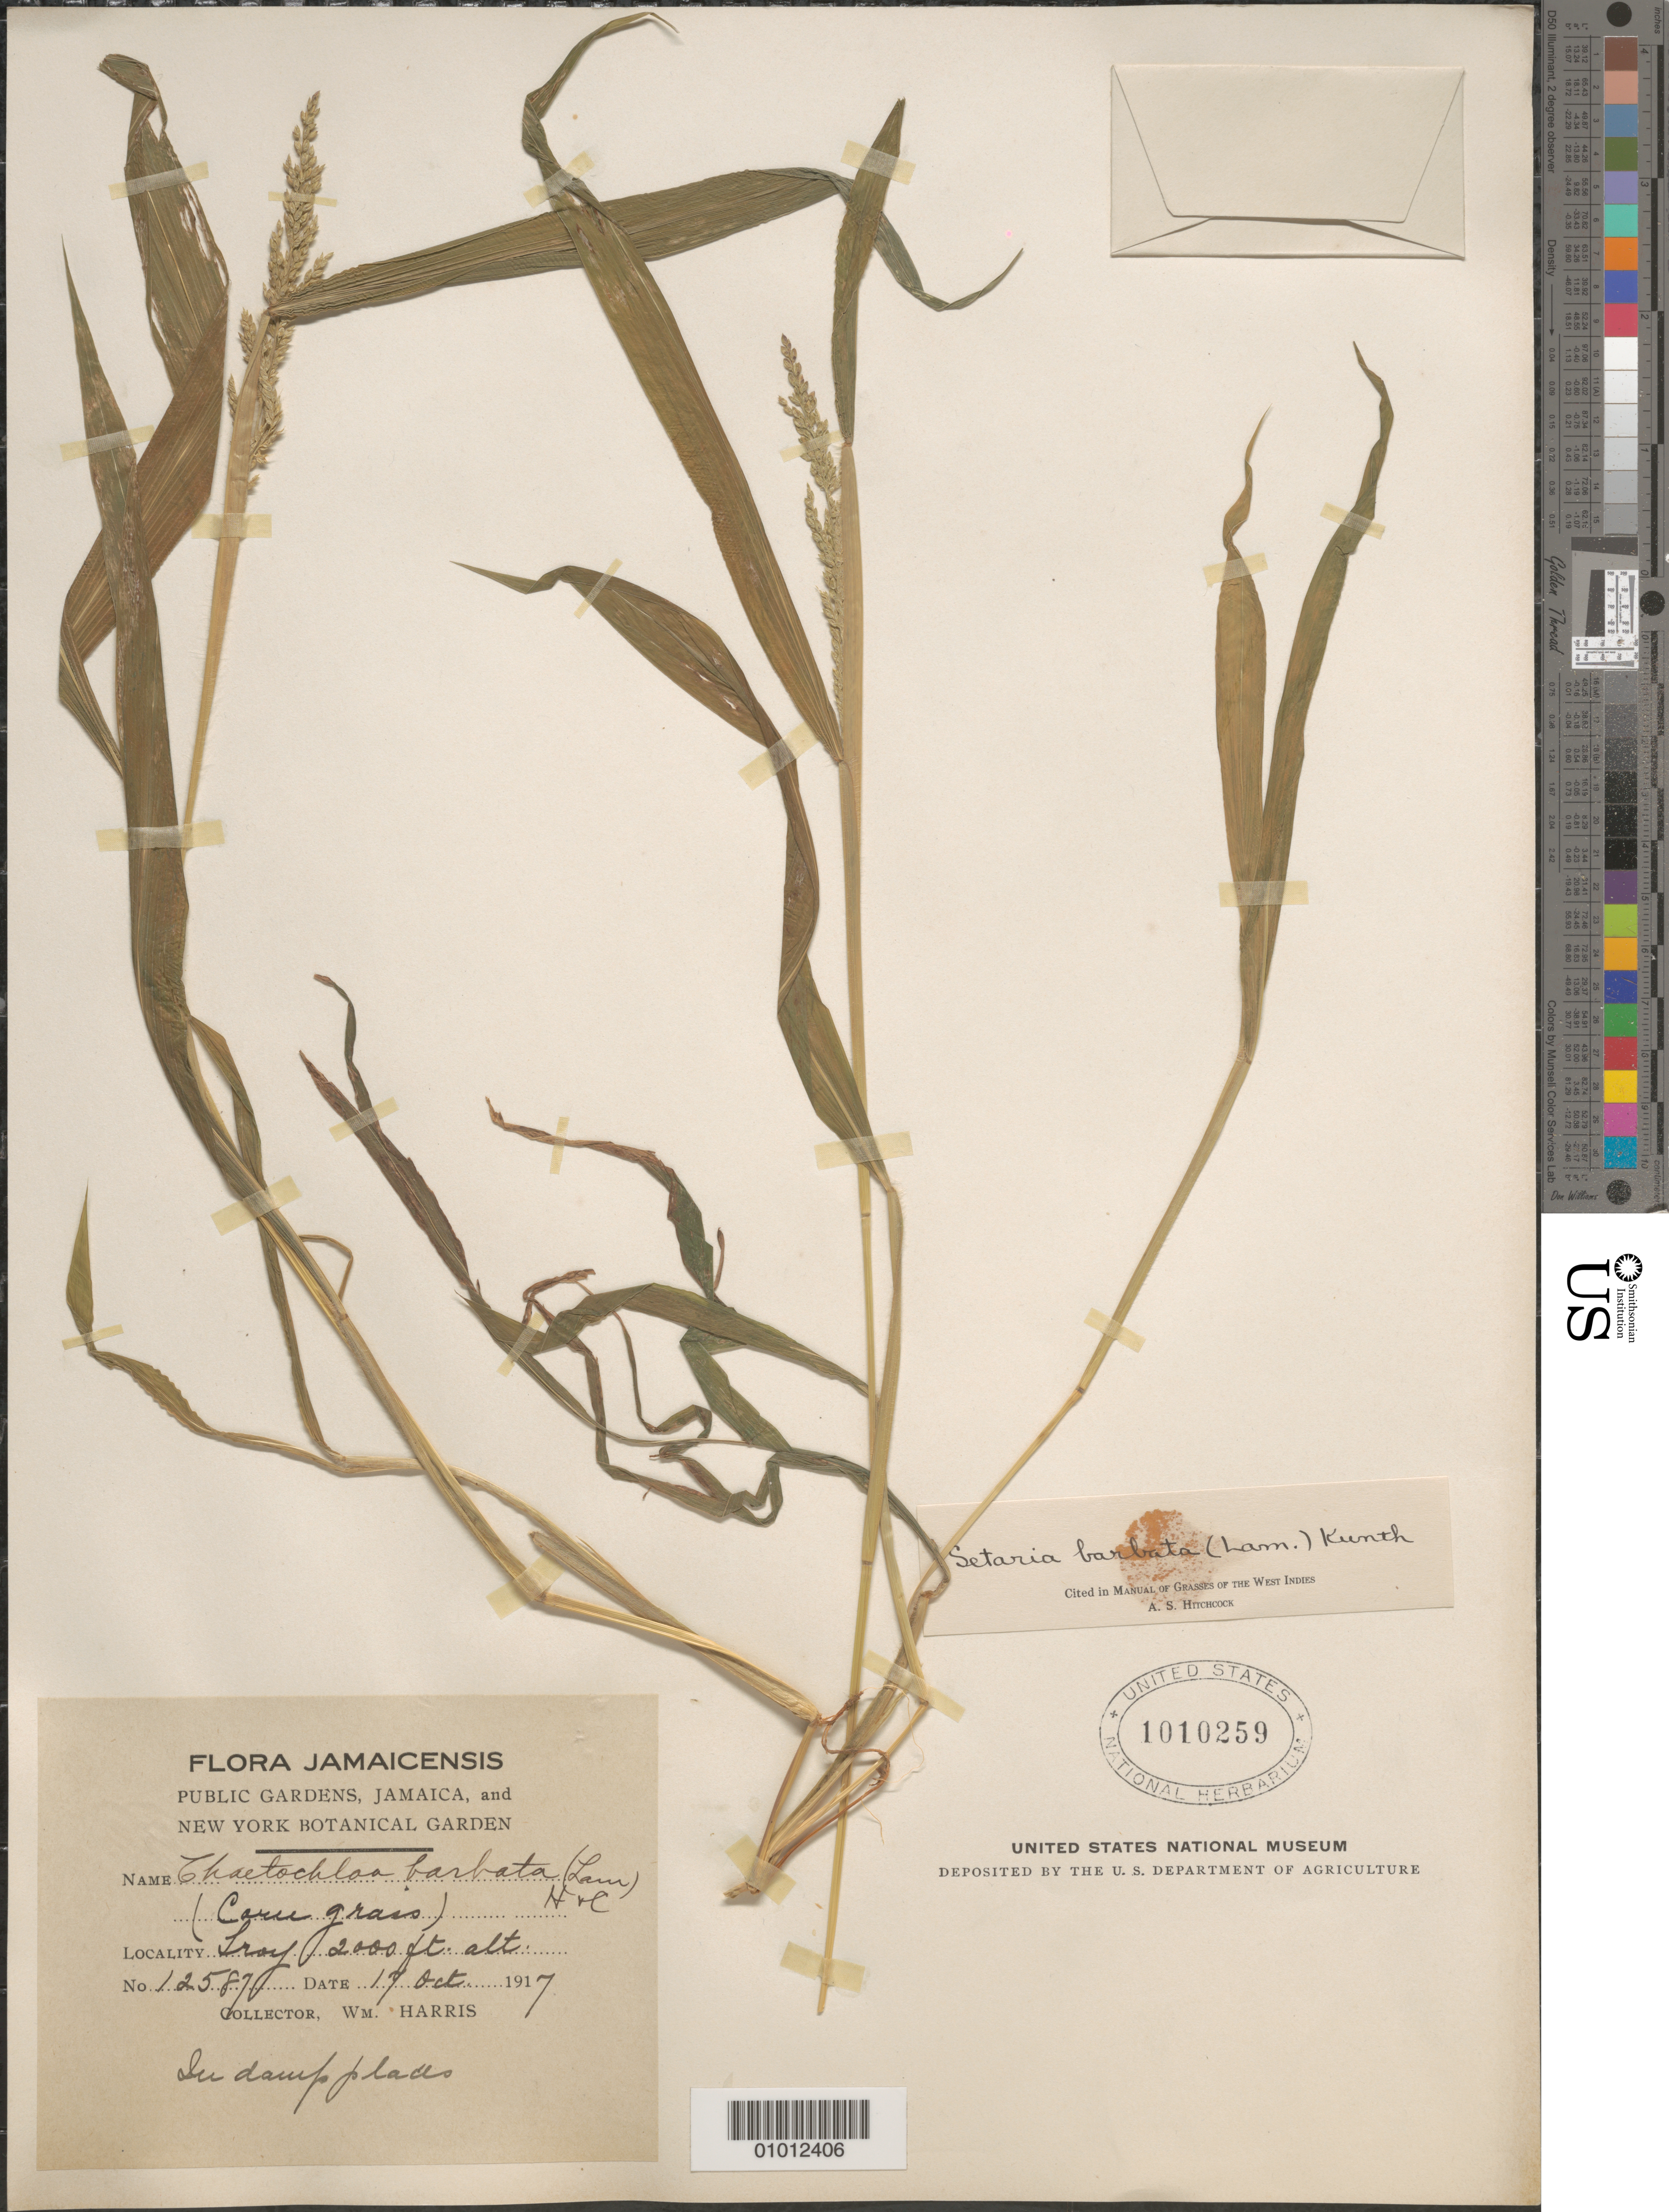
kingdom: Plantae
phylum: Tracheophyta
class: Liliopsida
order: Poales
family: Poaceae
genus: Setaria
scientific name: Setaria barbata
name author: (Lam.) Kunth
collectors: W. Harris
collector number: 12587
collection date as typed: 17 Oct 1917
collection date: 1917-10-17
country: Jamaica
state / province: Trelawny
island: Jamaica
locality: Troy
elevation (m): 610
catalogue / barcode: US 1010259